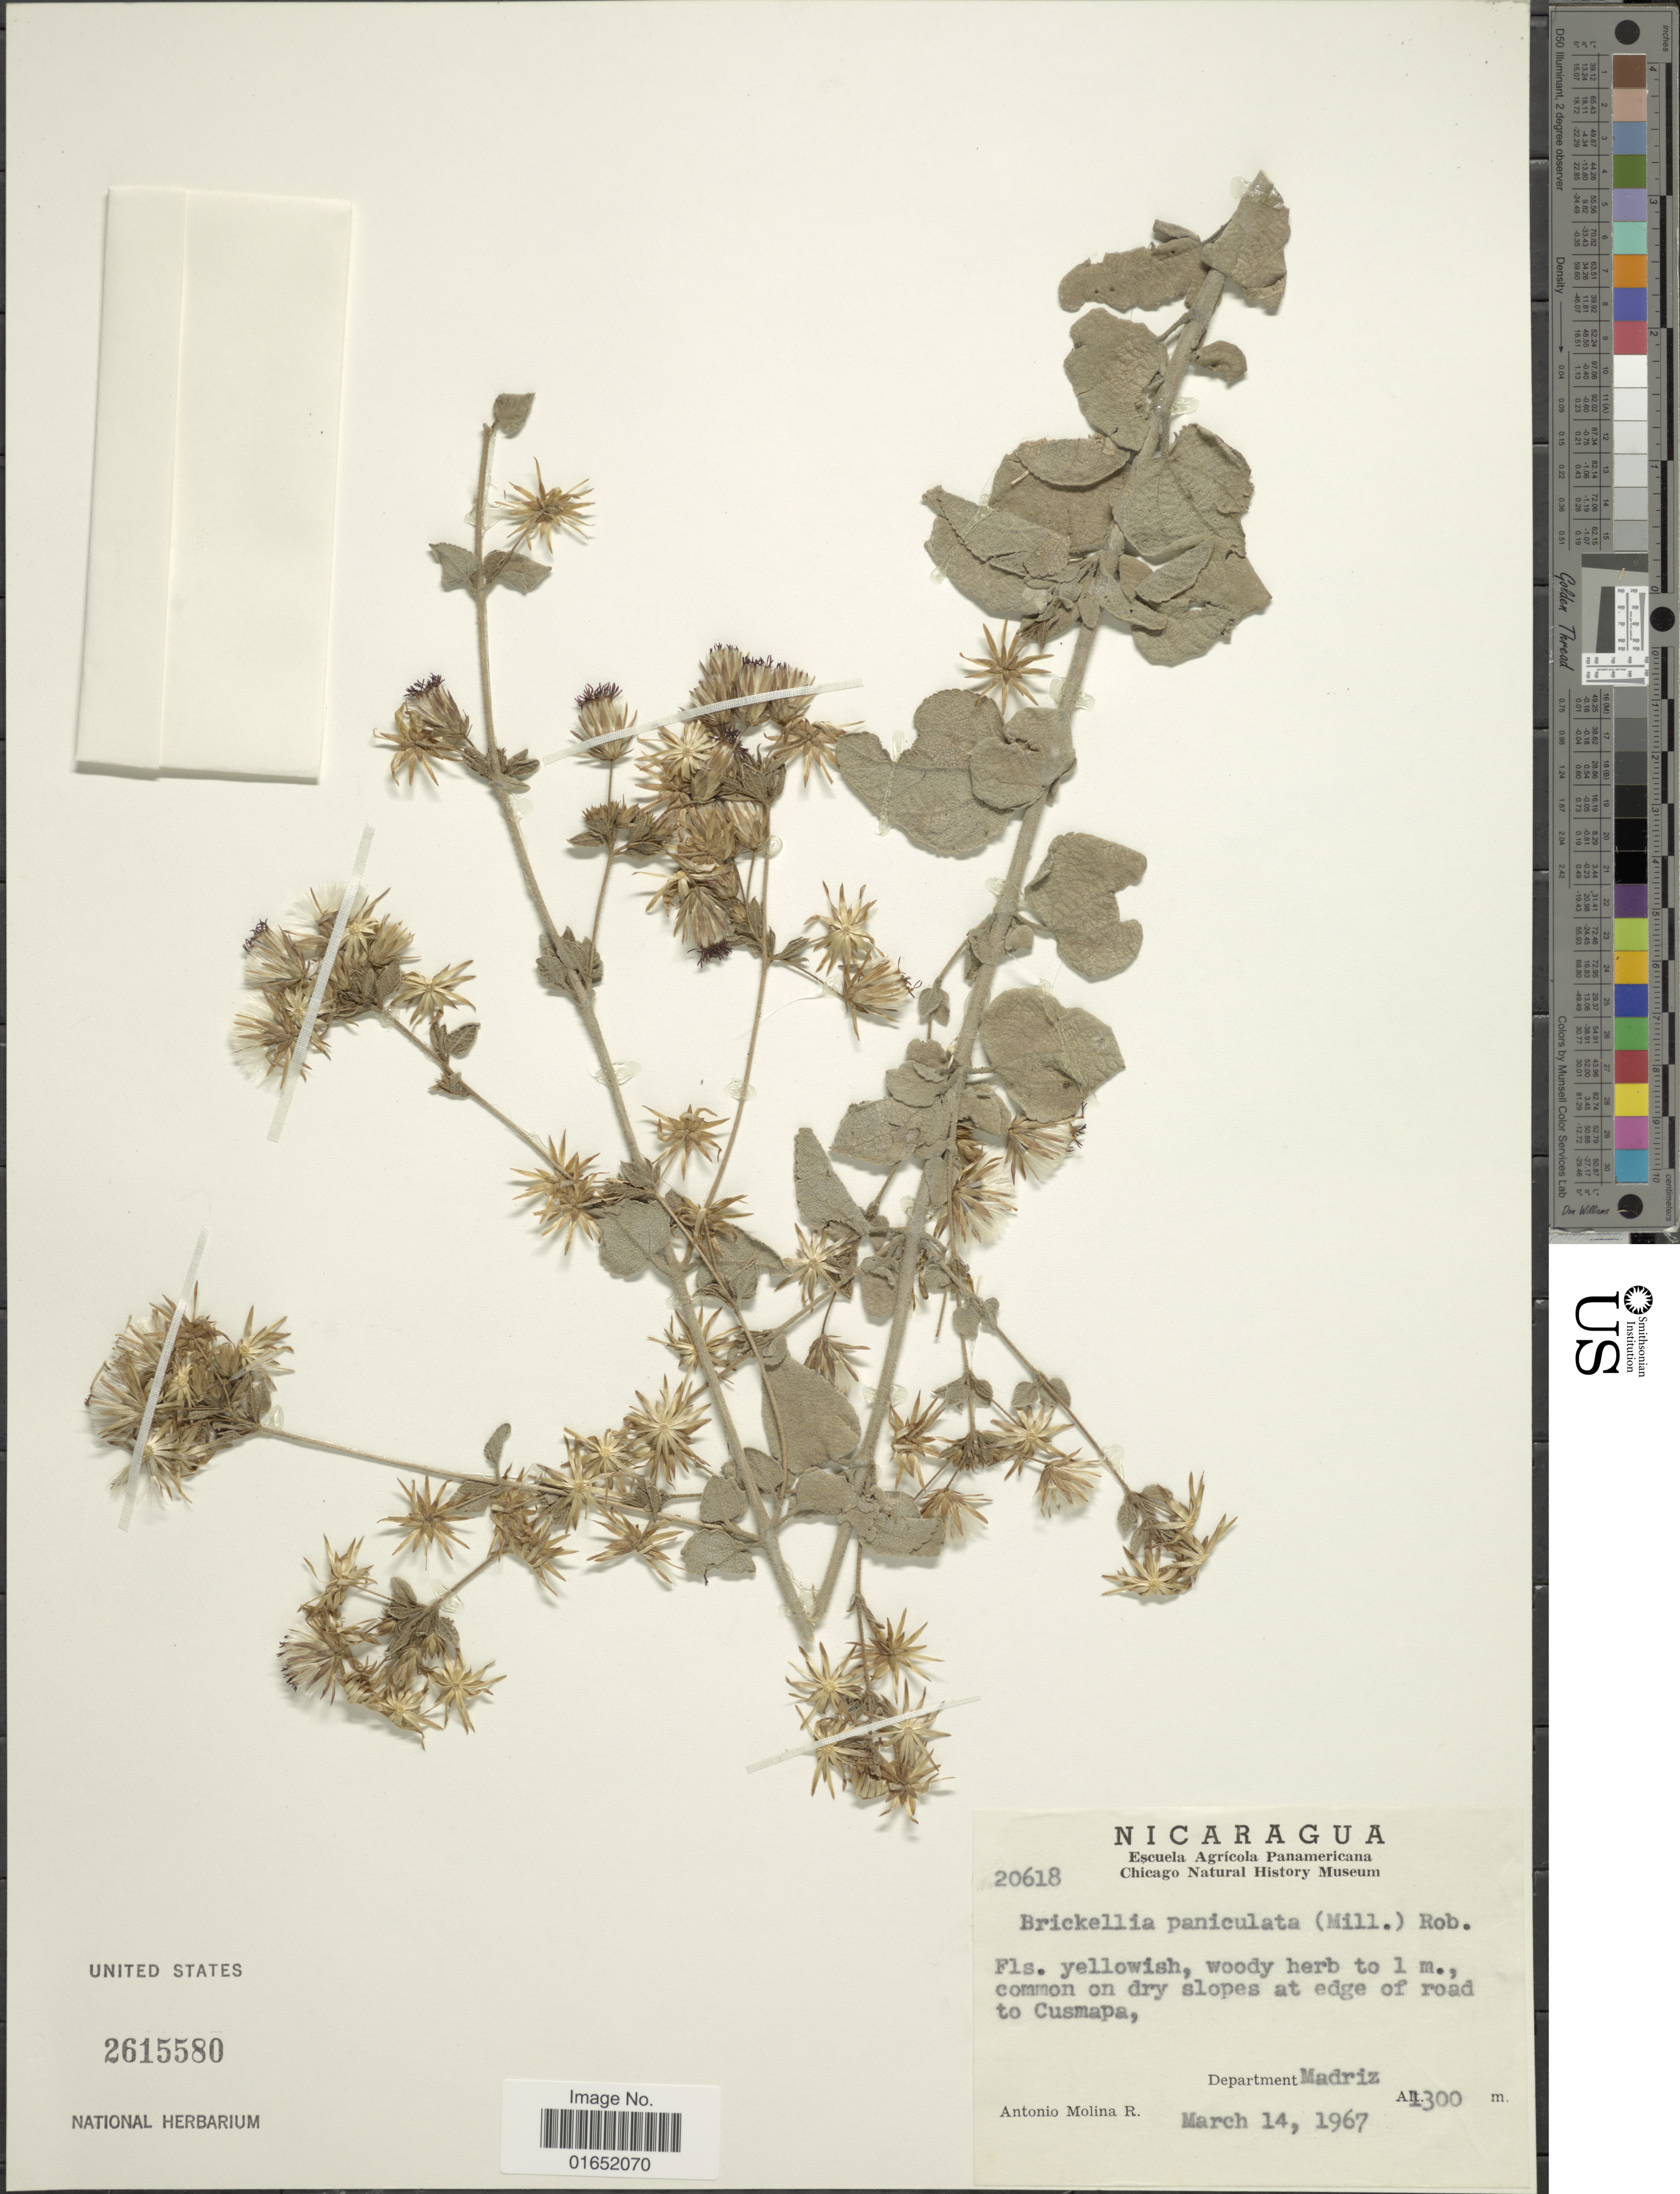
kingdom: Plantae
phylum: Tracheophyta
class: Magnoliopsida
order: Asterales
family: Asteraceae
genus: Brickellia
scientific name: Brickellia paniculata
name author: (Mill.) B.L. Rob.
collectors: A. Molina R.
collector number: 20618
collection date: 1967-03-14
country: Nicaragua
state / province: Madriz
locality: Common on dry slopes at edge of road to Cusmapa, Department Madriz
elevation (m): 1300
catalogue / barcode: US 2615580